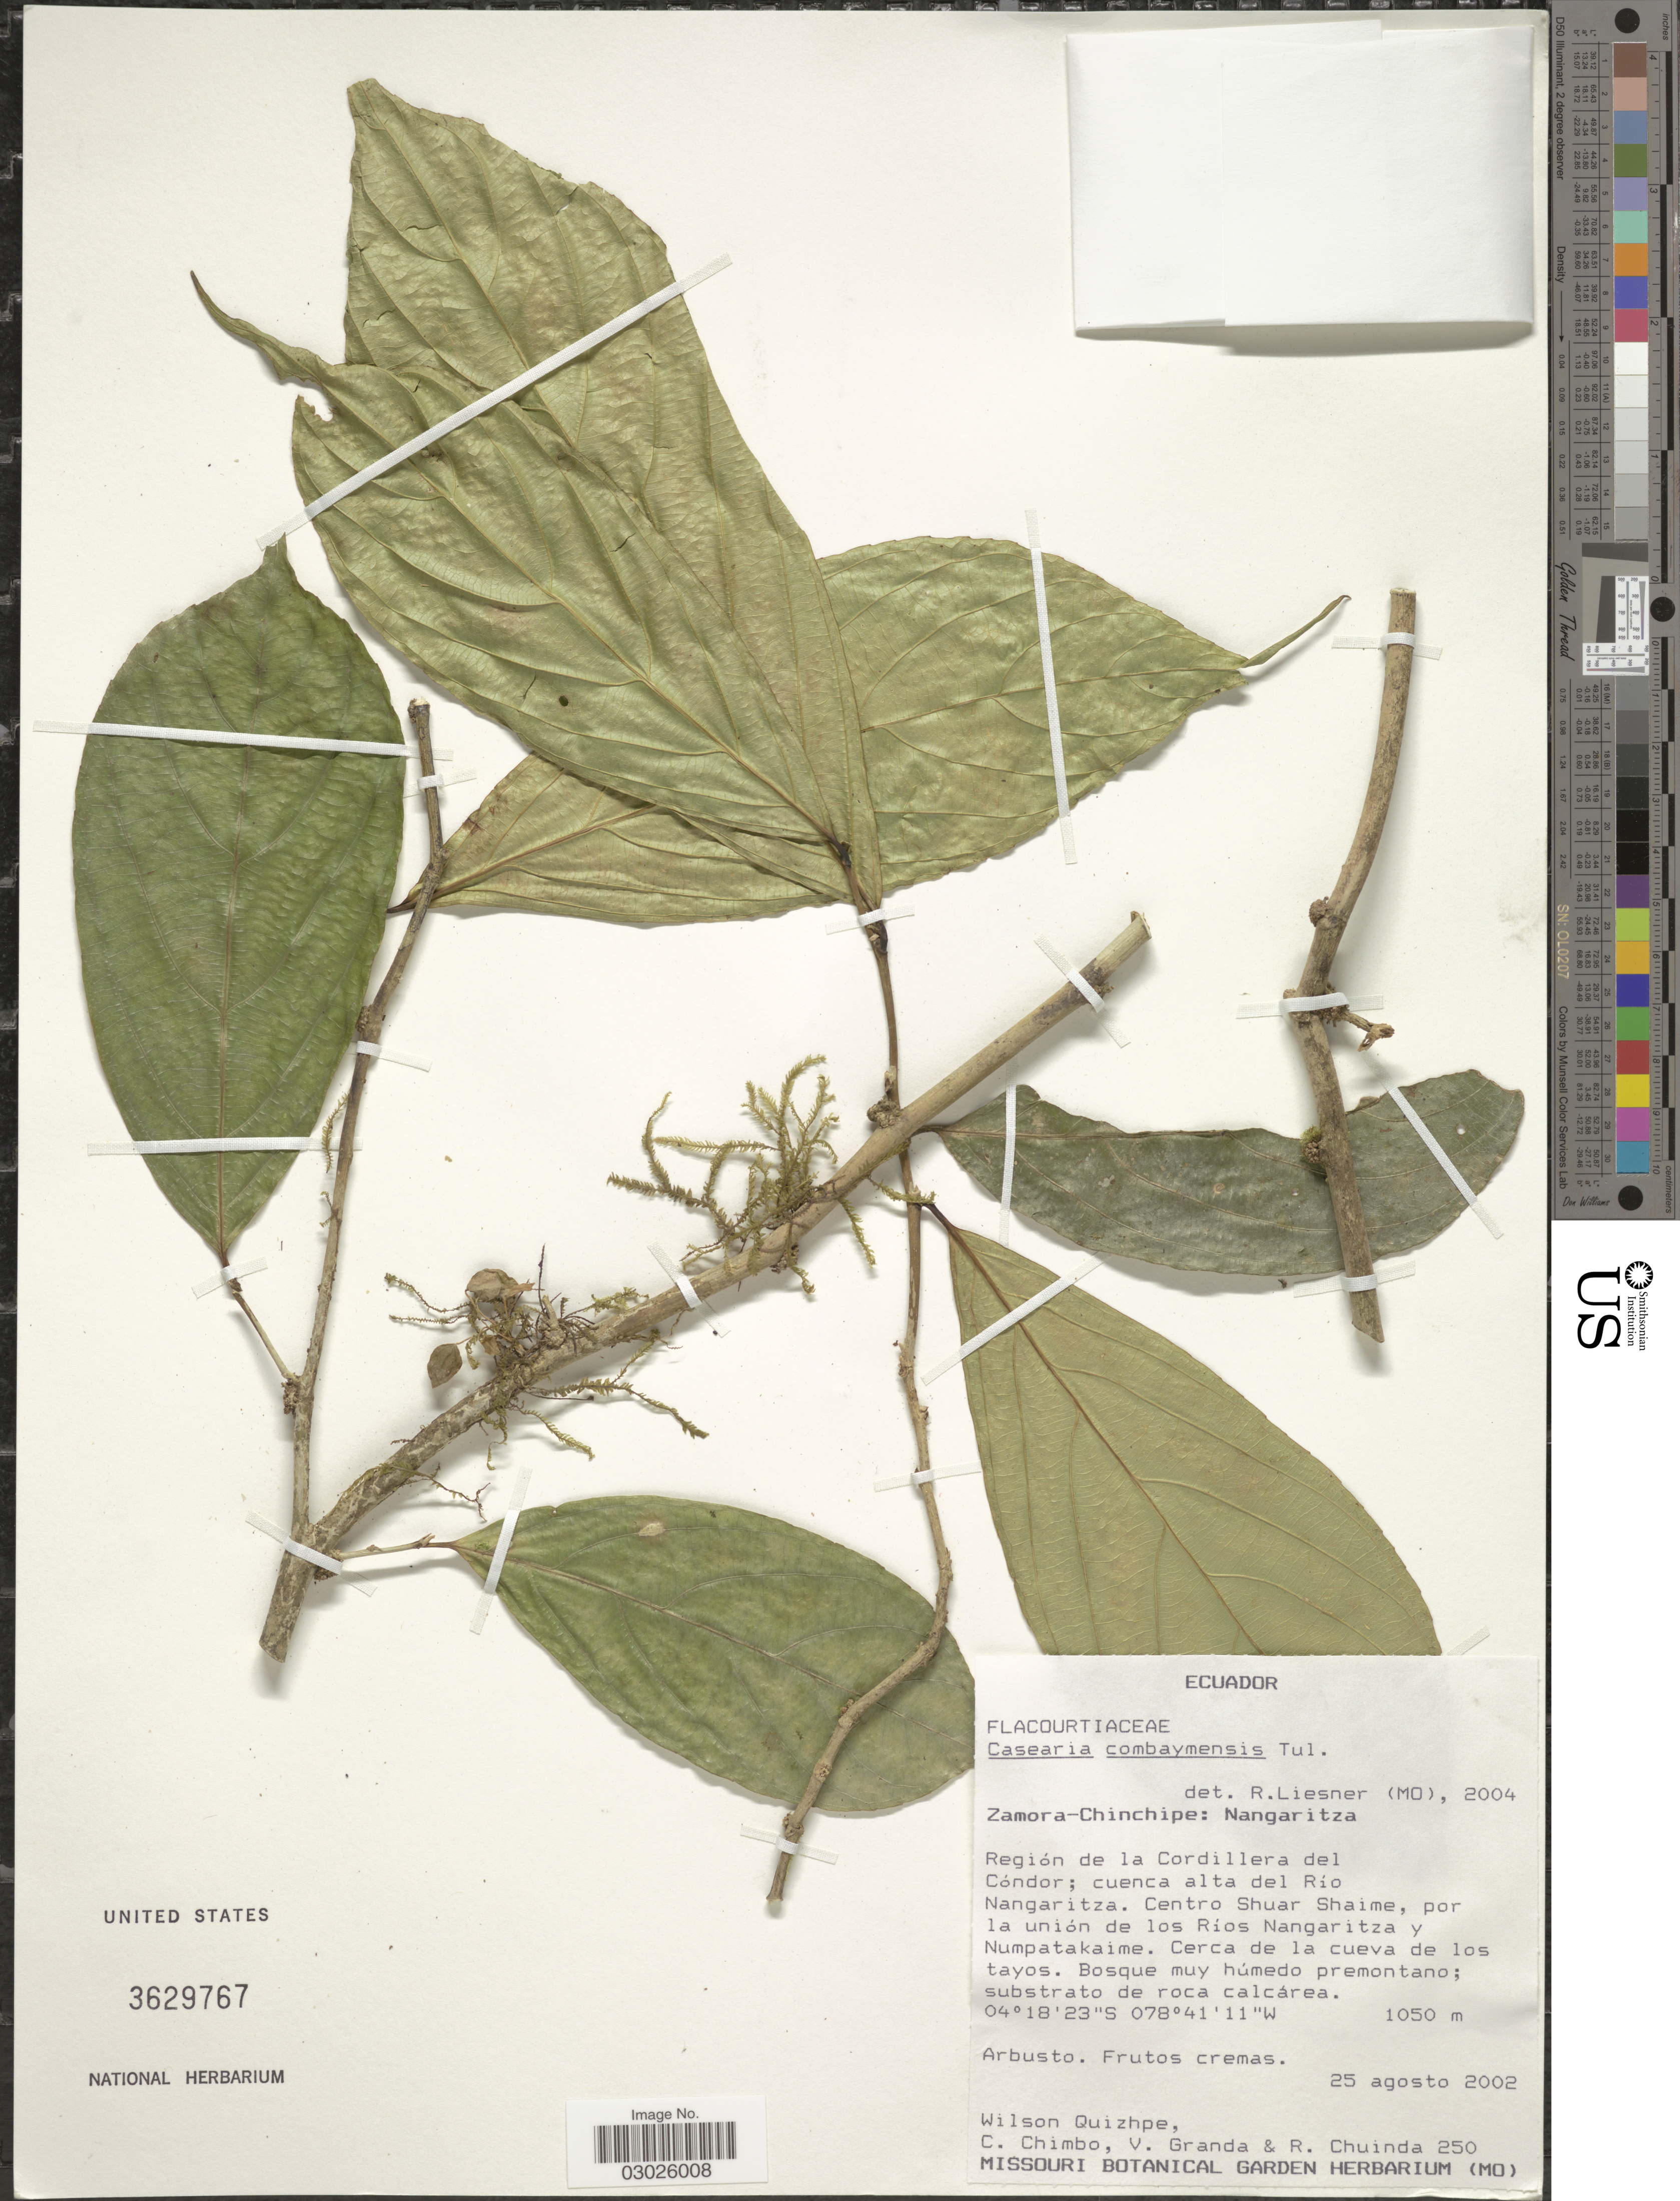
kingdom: Plantae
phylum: Tracheophyta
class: Magnoliopsida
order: Malpighiales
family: Salicaceae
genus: Casearia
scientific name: Casearia combaymensis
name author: Tul.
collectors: W. Quizhpe, C. Chimbo, V. Granda & R. Chuinda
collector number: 250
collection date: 2002-08-25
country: Ecuador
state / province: Zamora-Chinchipe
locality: Nangaritza. Región de la Cordillera del Cóndor; cuenca alta del Río Nangaritza. Centro Shuar Shaime, por la unión de los Ríos Nangaritza y Numpatakaime. Cerca de la cueva de los tayos.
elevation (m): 1050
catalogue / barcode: US 3629767